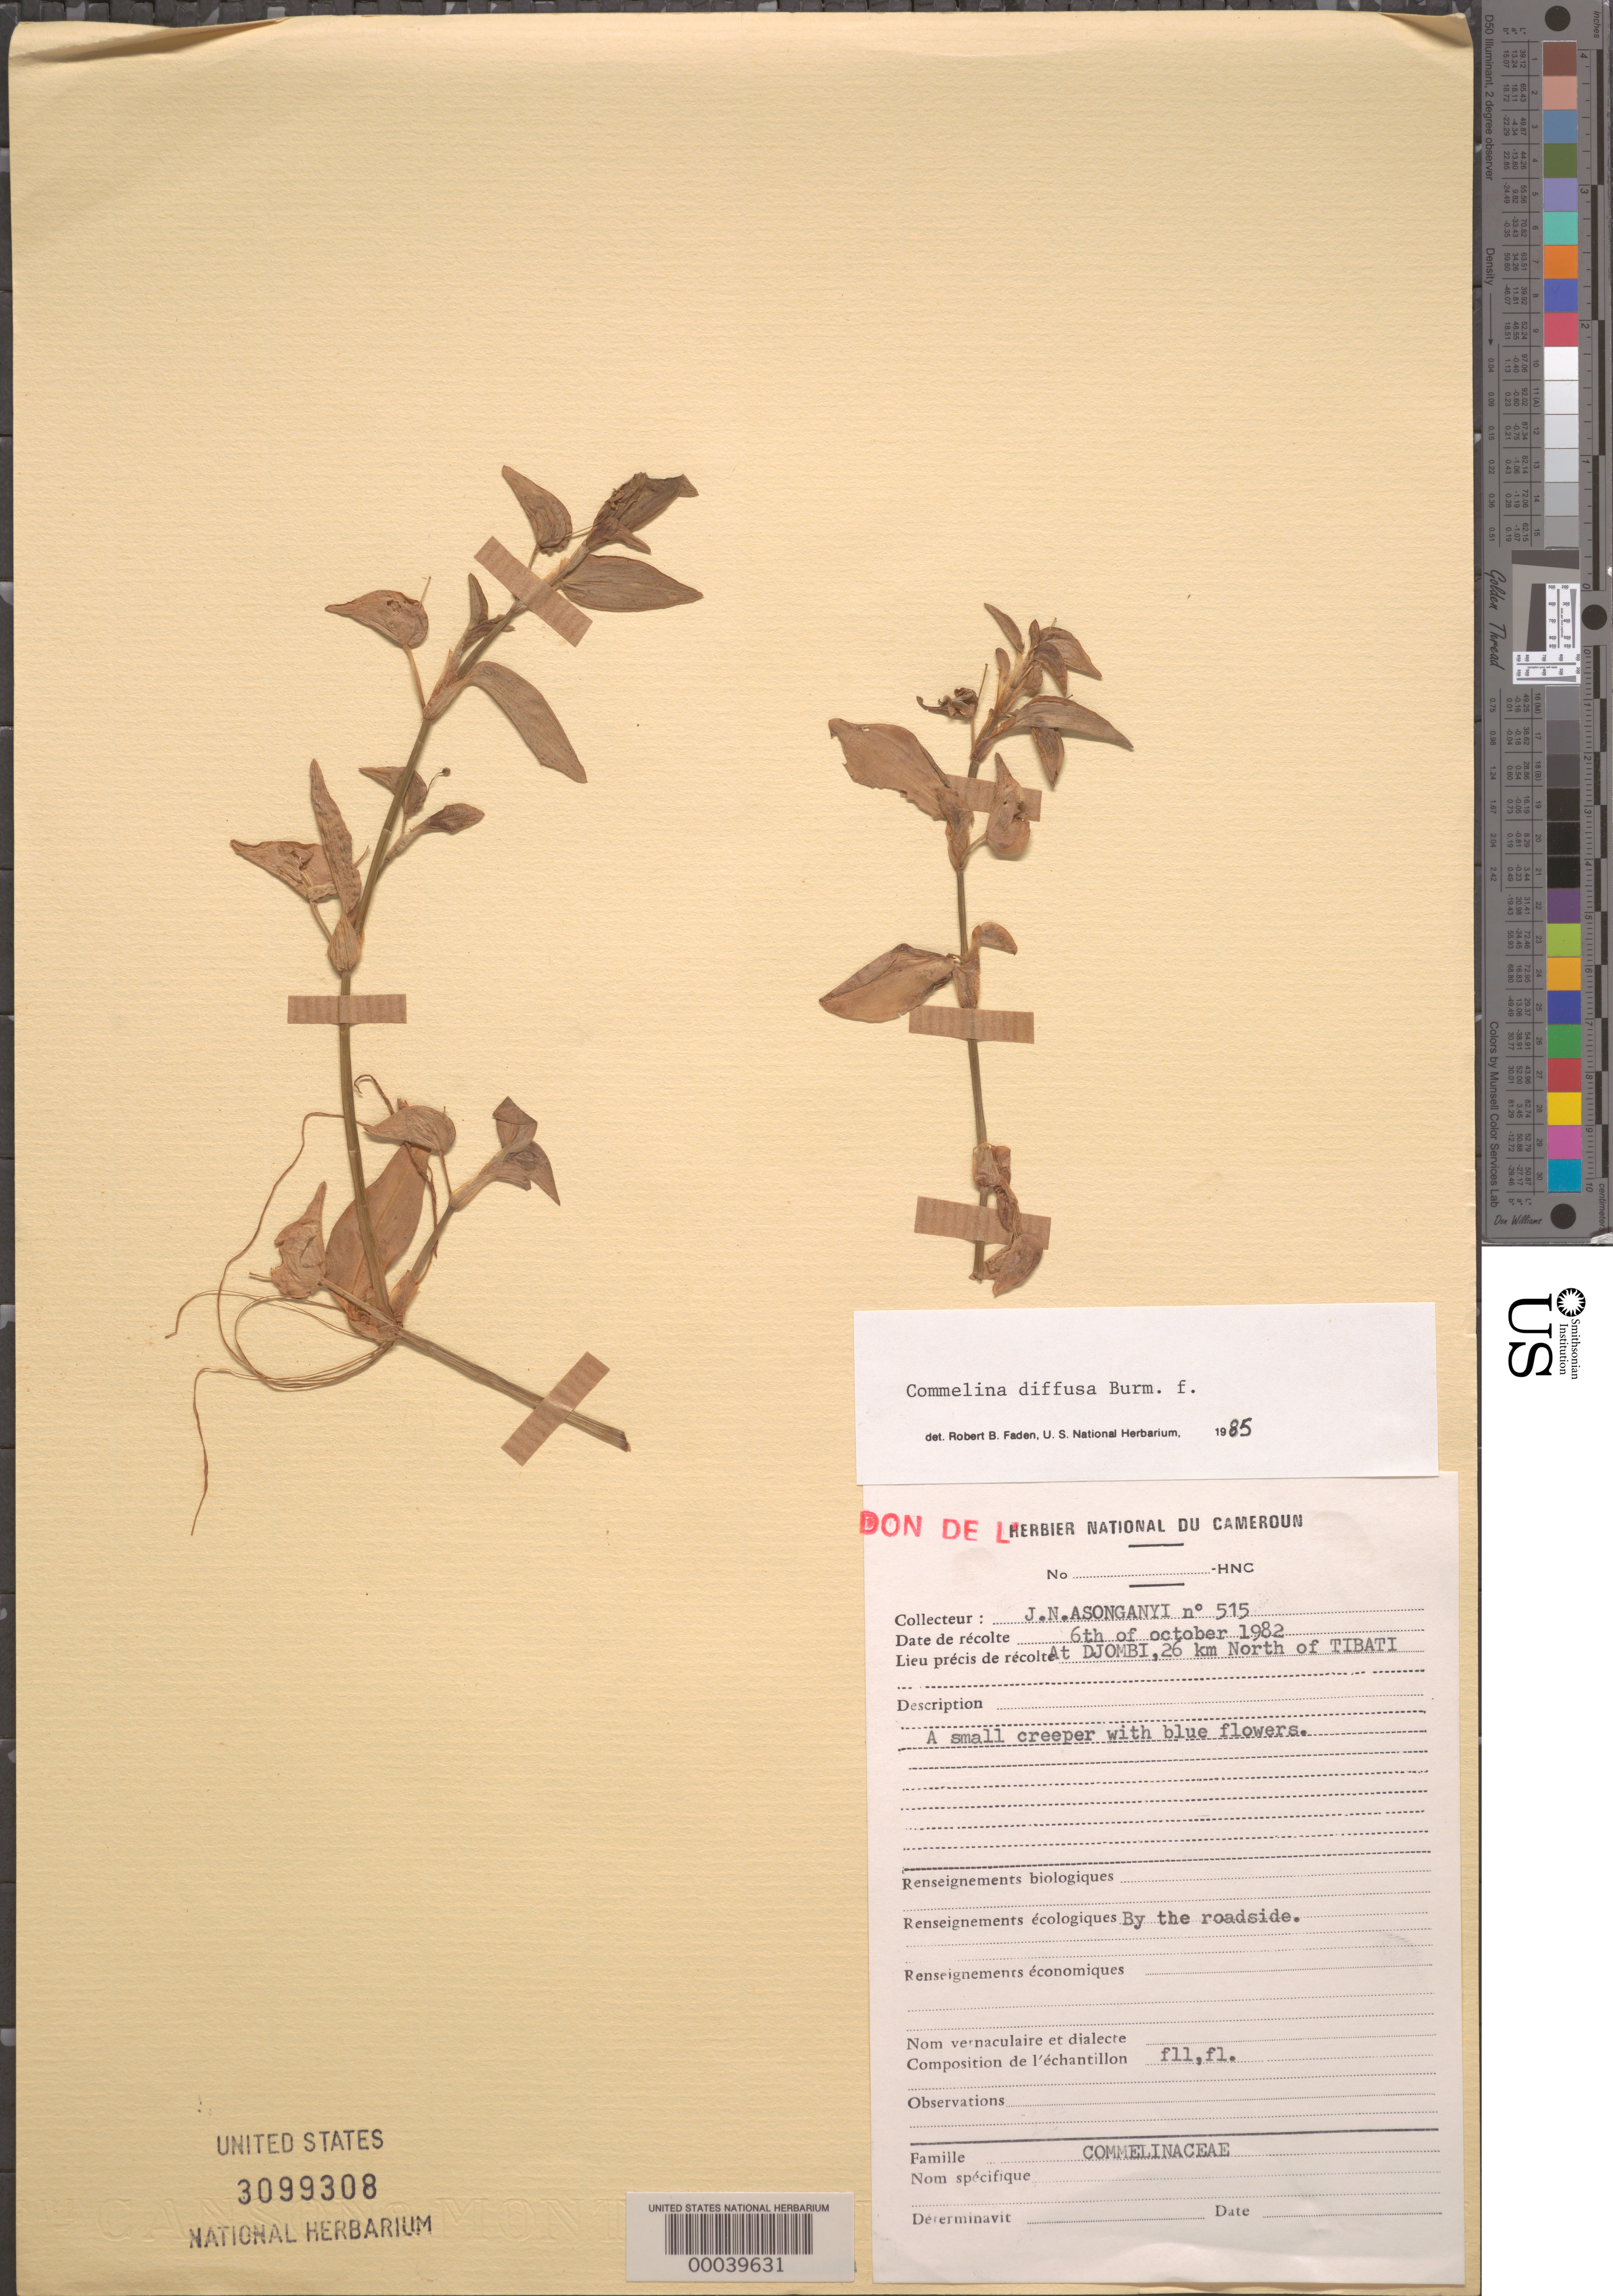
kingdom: Plantae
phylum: Tracheophyta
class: Liliopsida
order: Commelinales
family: Commelinaceae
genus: Commelina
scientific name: Commelina diffusa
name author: Burm. f.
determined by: Faden, Robert B., (US), Smithsonian Institution - National Museum of Natural History (UNITED STATES)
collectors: J. Asonganyi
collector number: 515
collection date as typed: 06 Oct 1982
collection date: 1982-10-06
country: Cameroon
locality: Djombi, n of tibati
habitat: Roadside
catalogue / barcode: US 3099308